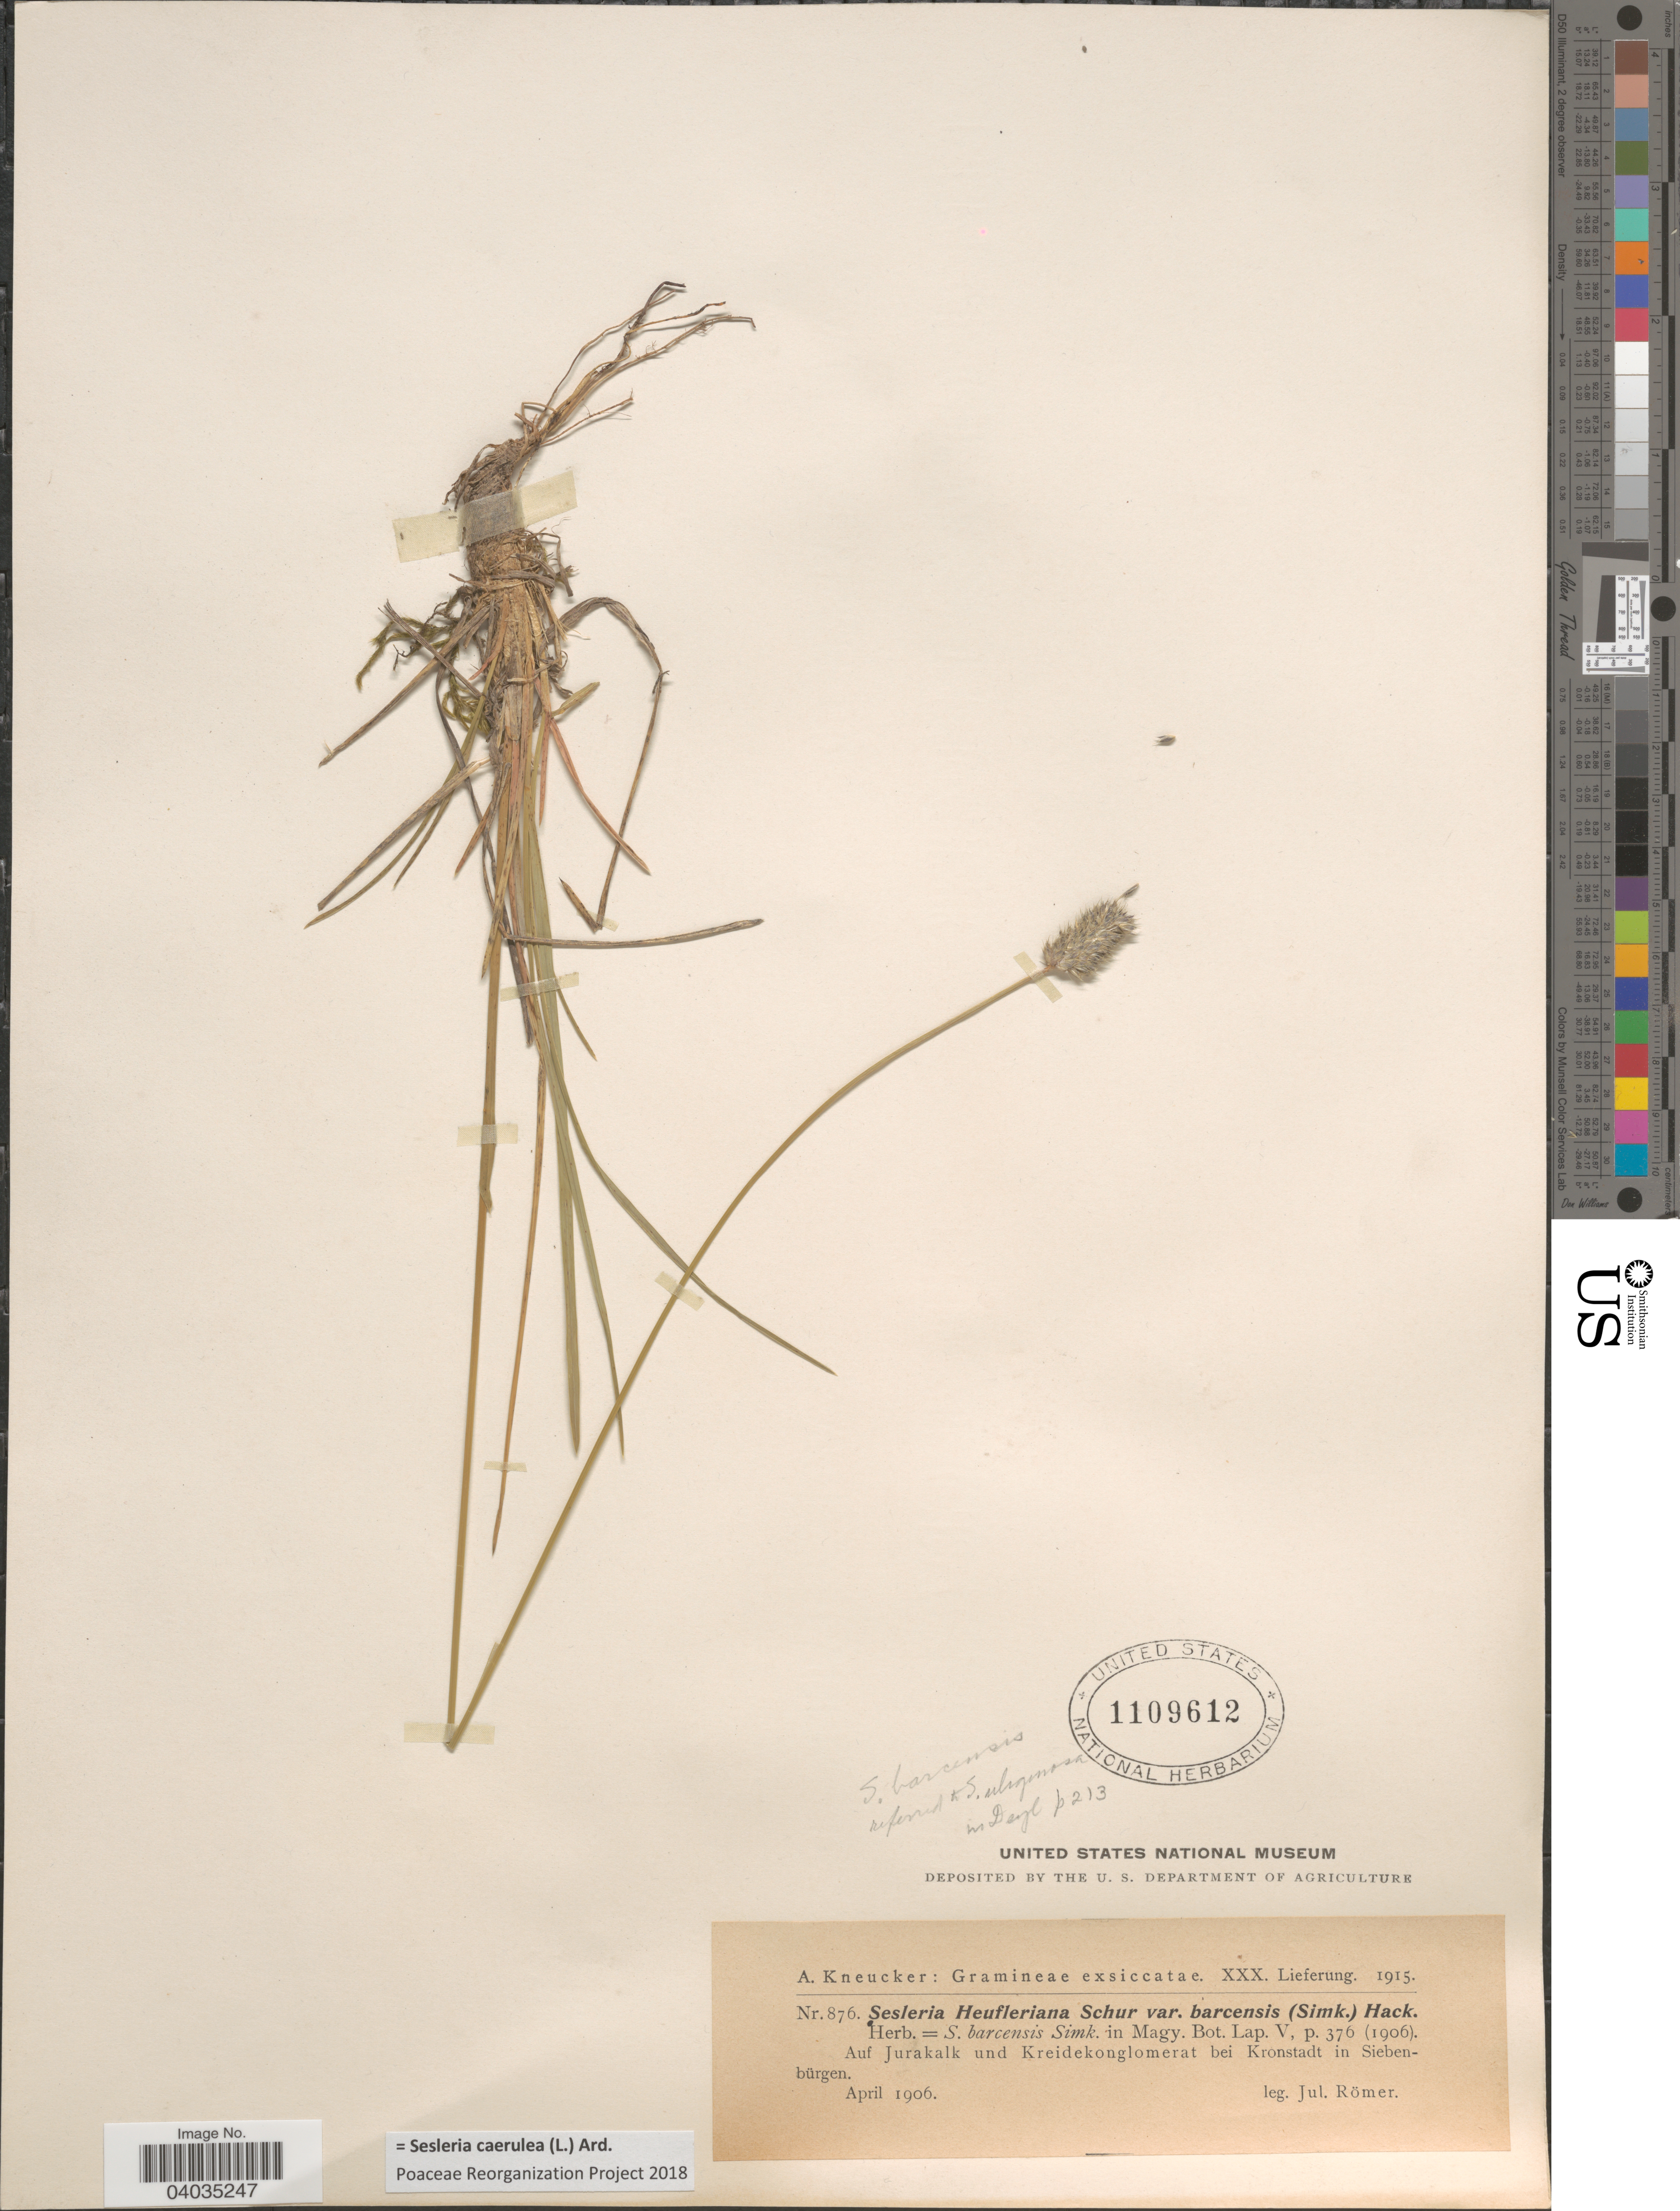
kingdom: Plantae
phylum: Tracheophyta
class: Liliopsida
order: Poales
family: Poaceae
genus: Sesleria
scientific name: Sesleria caerulea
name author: (L.) Ard.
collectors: J. Romer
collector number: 876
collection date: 1906-04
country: Romania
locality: Auf Jurakalk und Kreidekonglomerat bei Kronstadt in Siebenbürgen.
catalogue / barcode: US 1109612